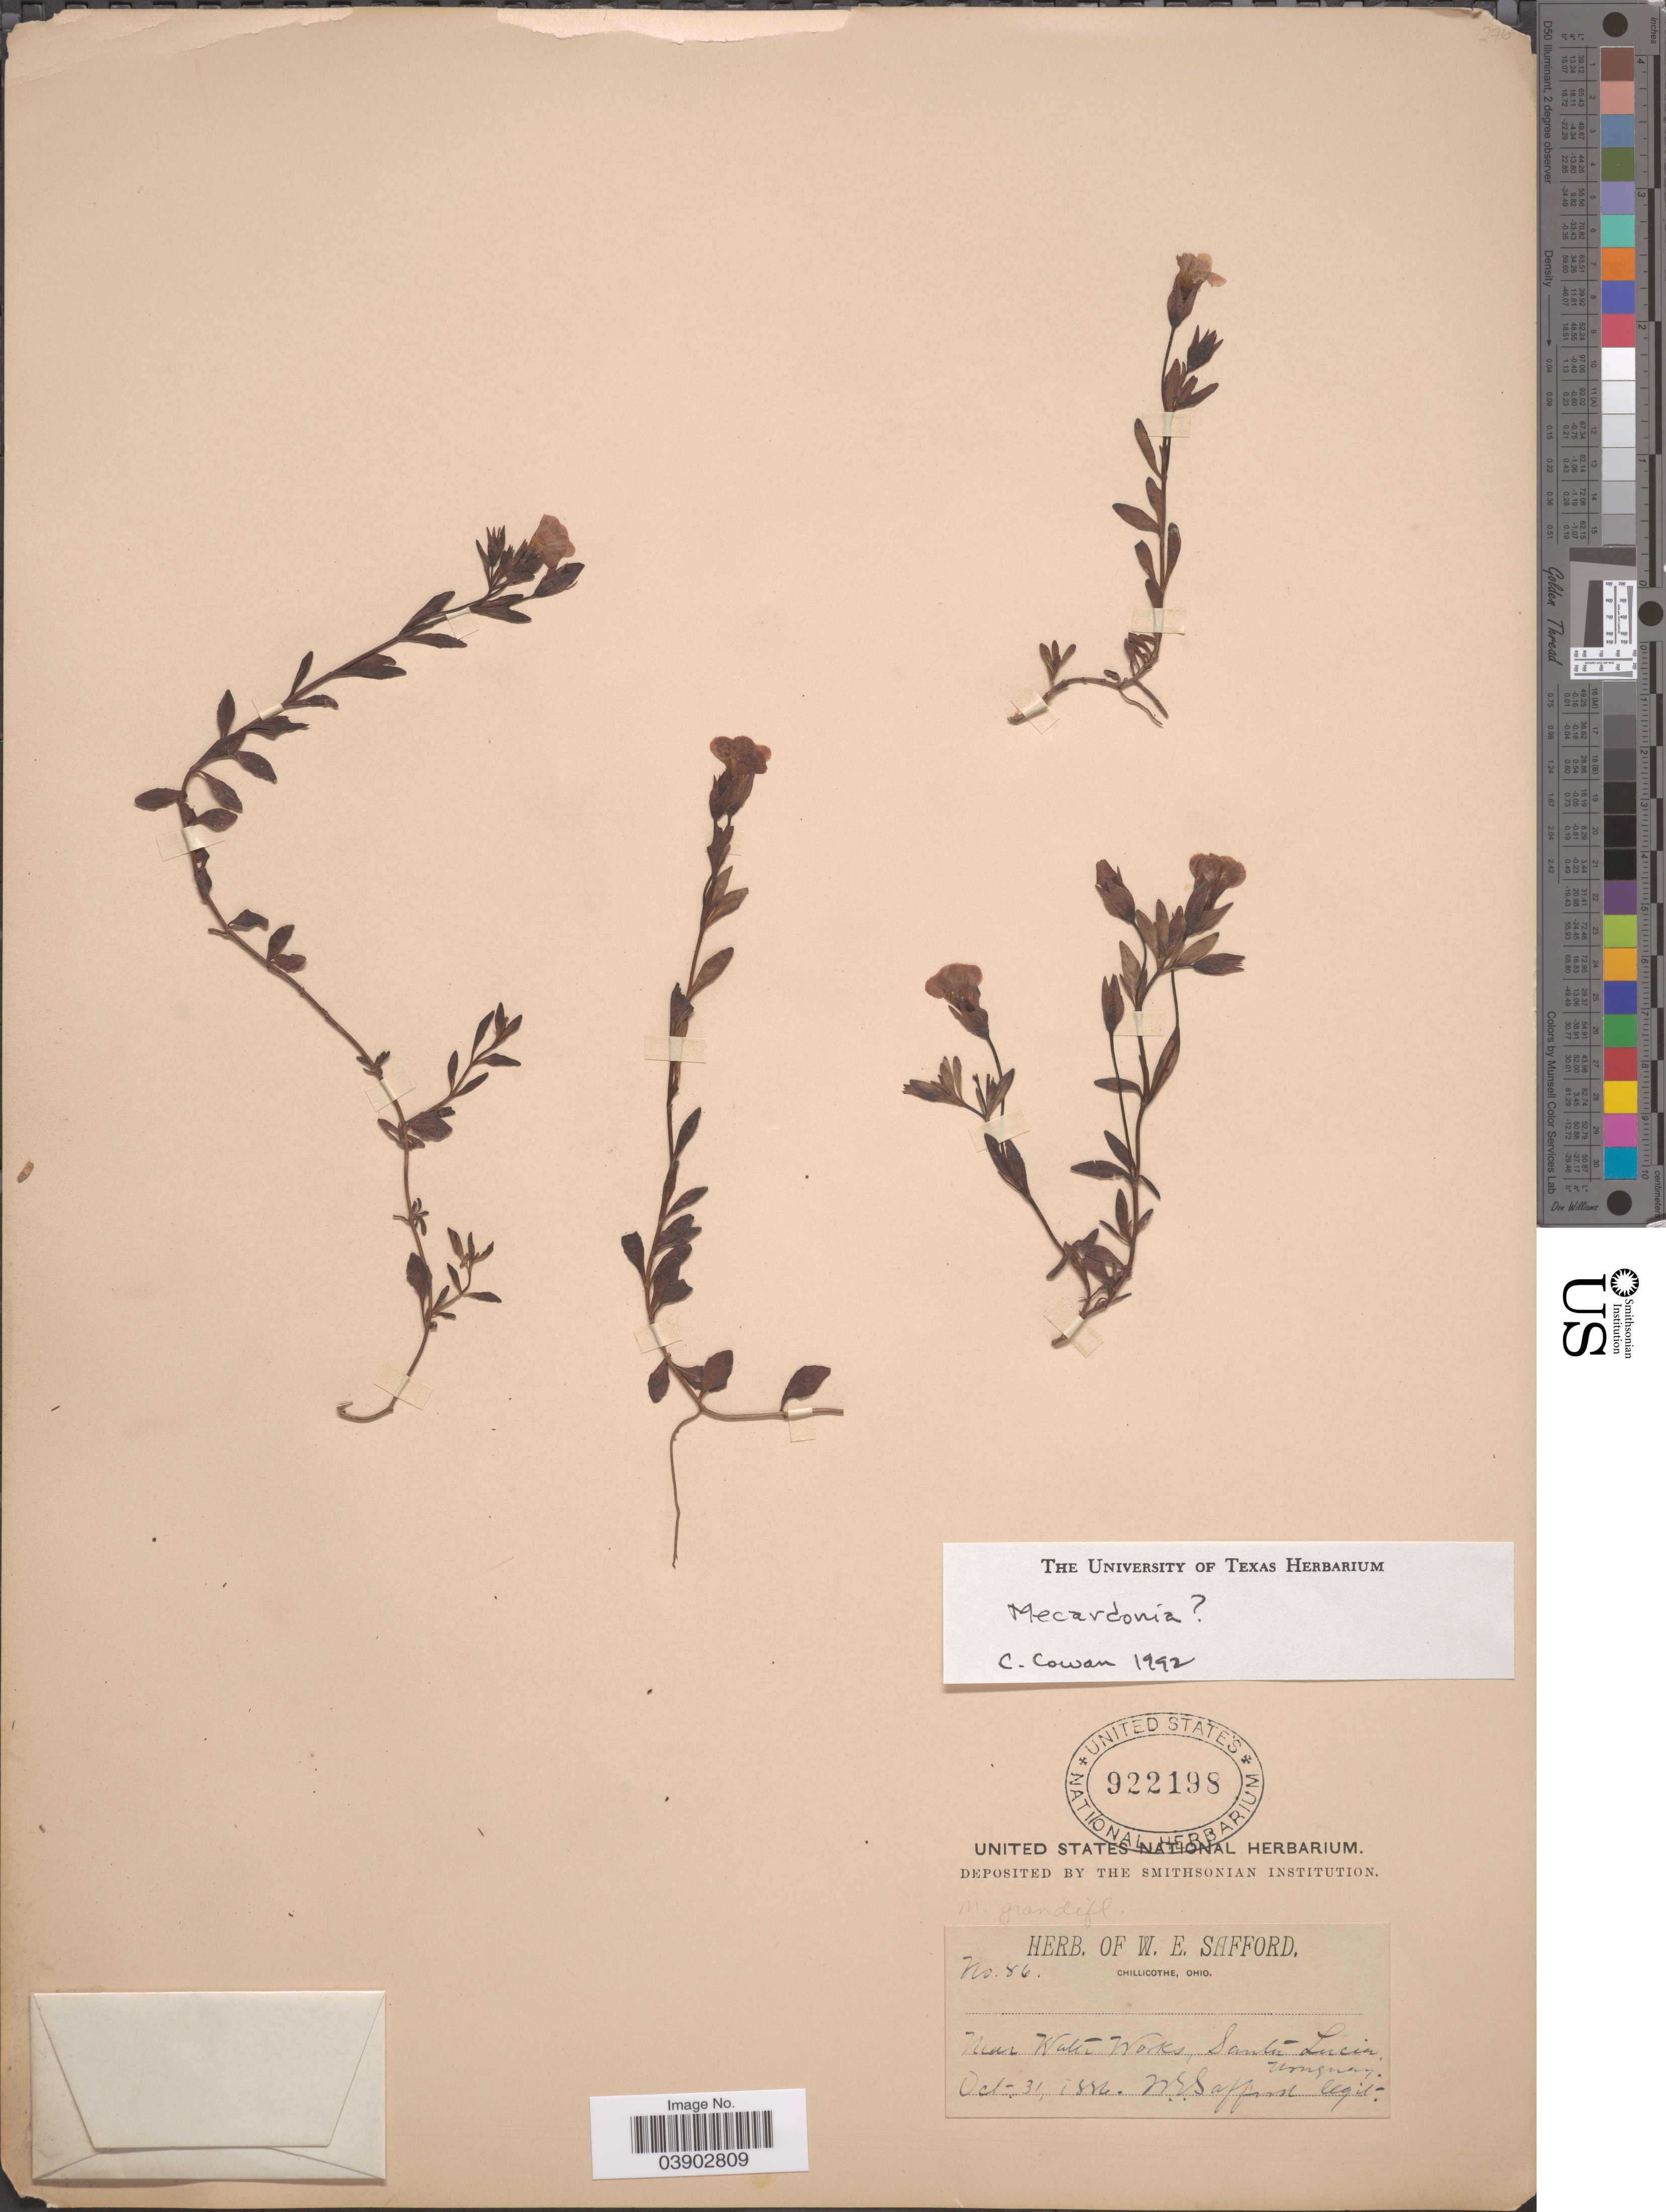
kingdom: Plantae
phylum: Tracheophyta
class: Magnoliopsida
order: Lamiales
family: Plantaginaceae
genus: Mecardonia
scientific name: Mecardonia sp.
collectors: W. E. Safford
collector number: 86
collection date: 1886-10-31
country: Uruguay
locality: Near Water Works, Santa Lucia.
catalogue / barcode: US 922198